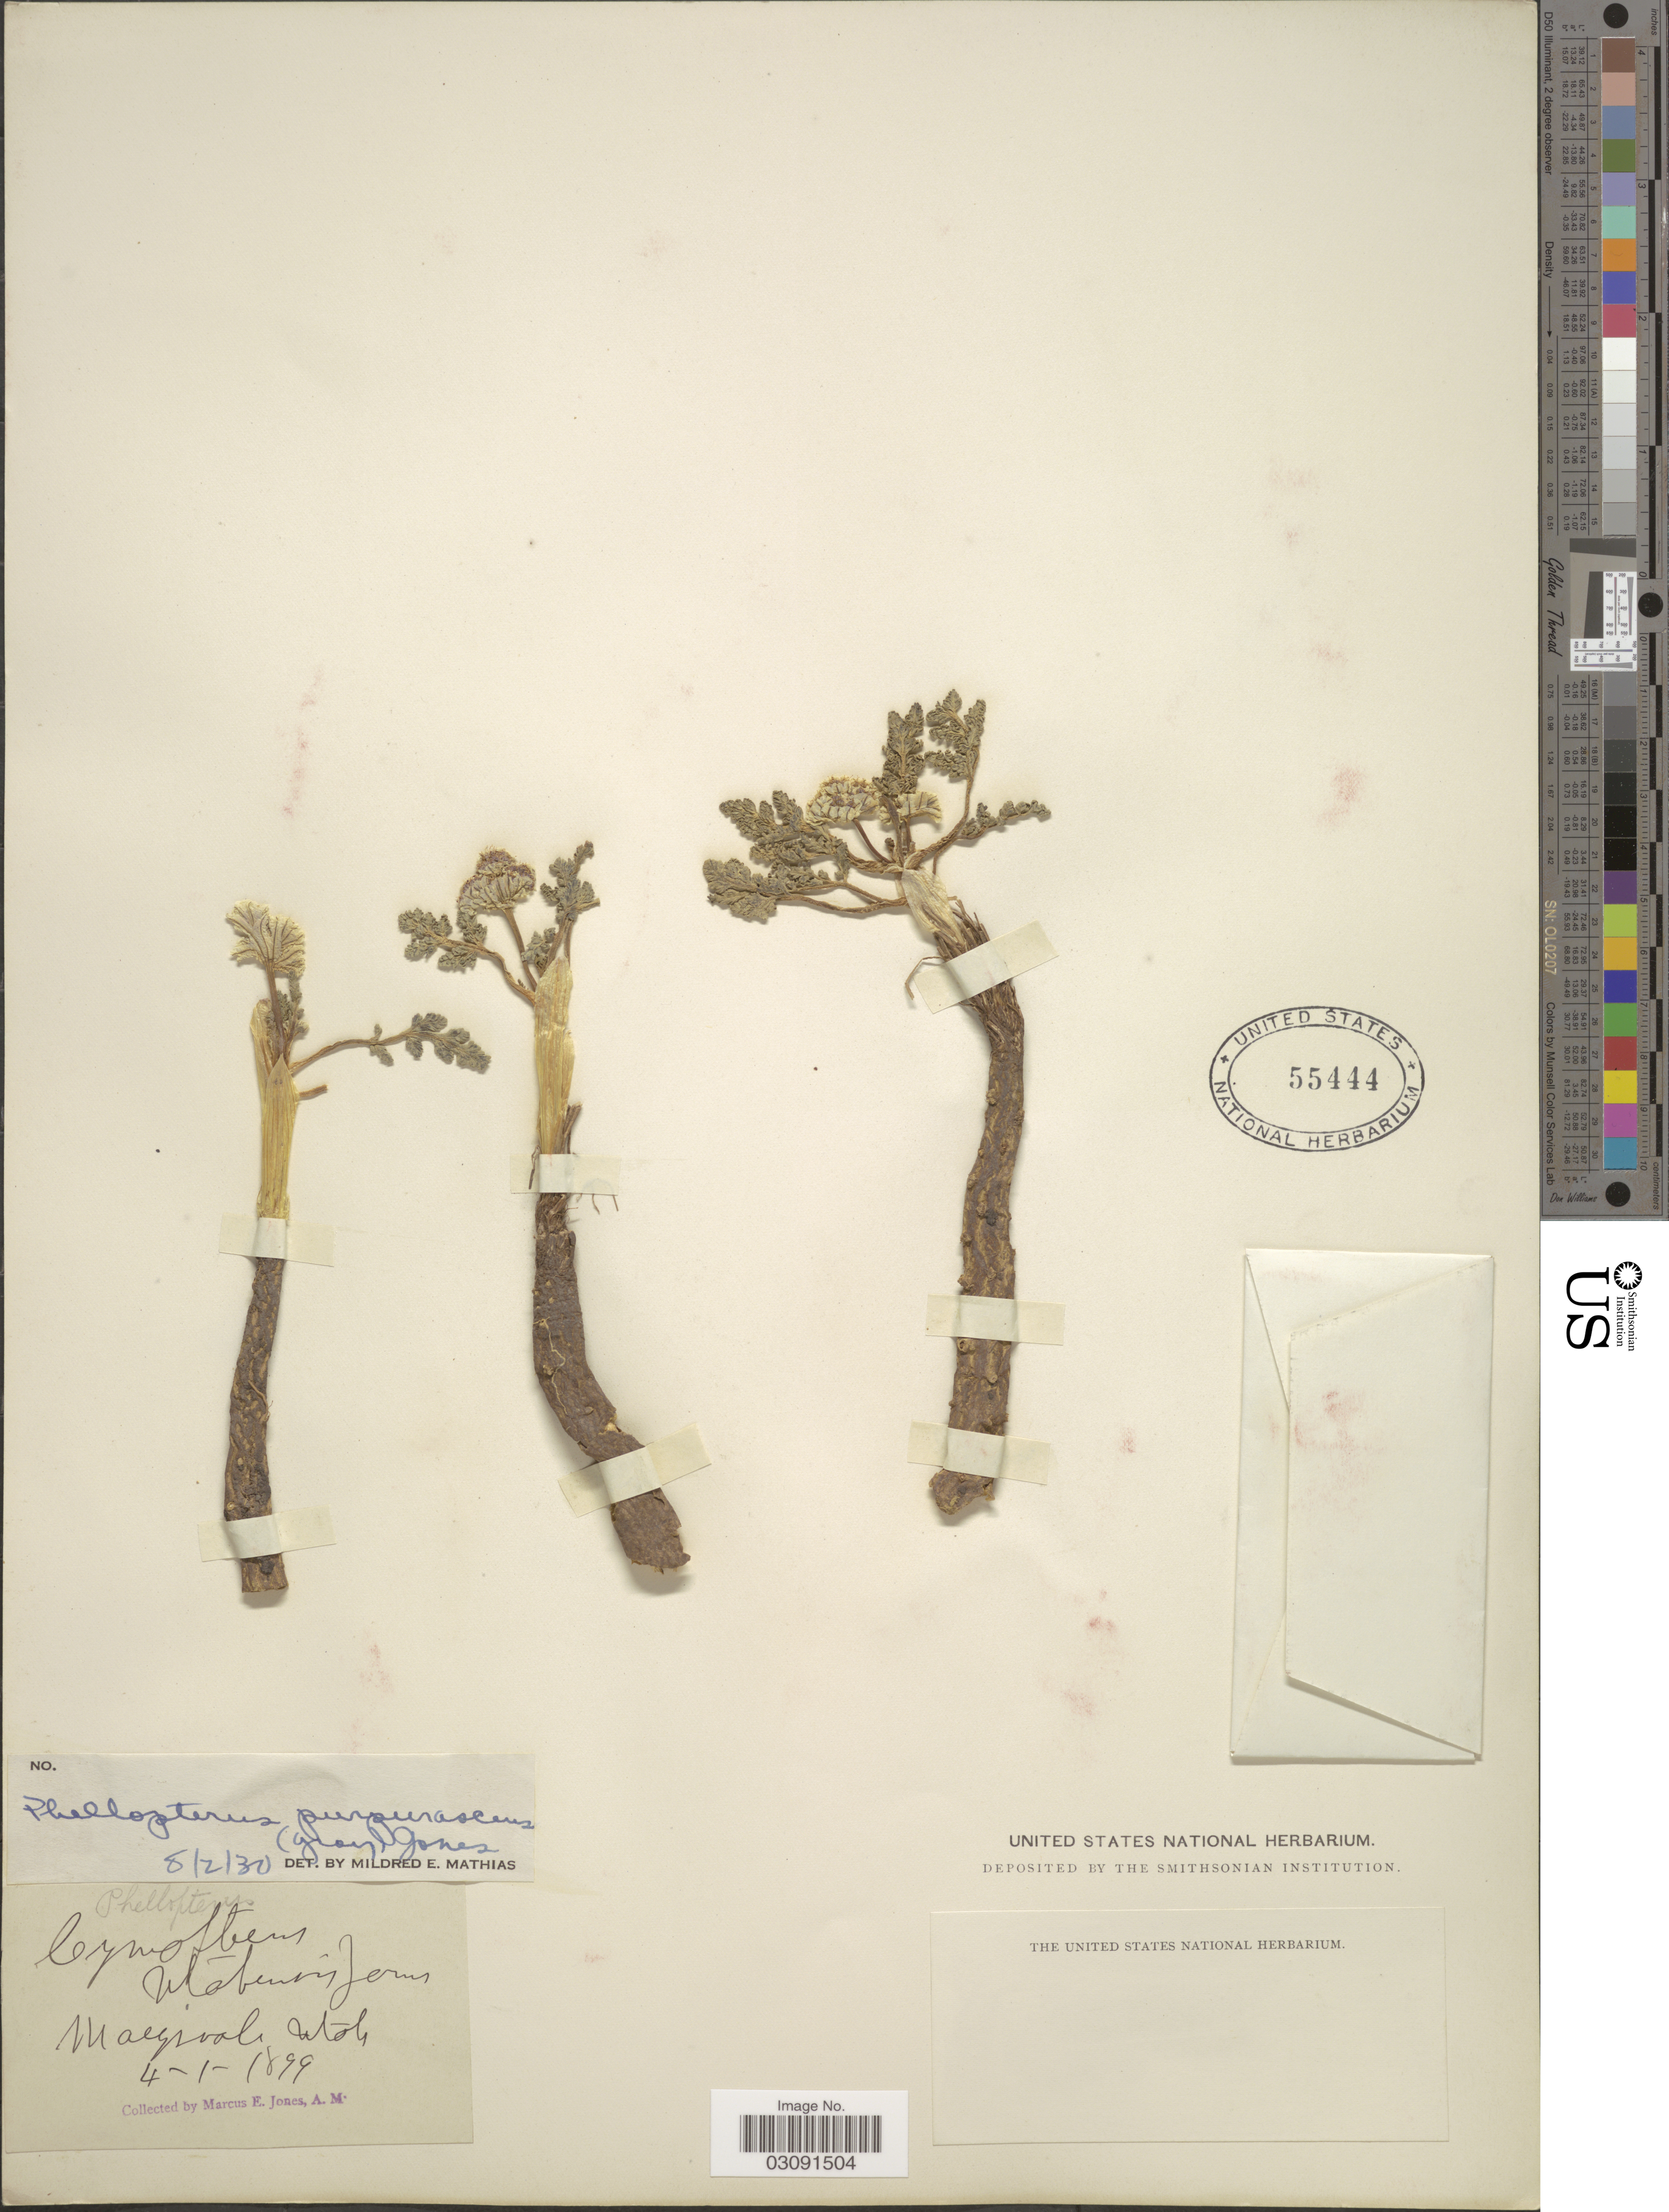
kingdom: Plantae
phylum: Tracheophyta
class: Magnoliopsida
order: Apiales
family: Apiaceae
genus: Cymopterus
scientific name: Cymopterus purpurascens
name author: (A. Gray) M.E. Jones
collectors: M. E. Jones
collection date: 1899-04-01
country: United States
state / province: Utah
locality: Marysvale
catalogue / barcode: US 55444